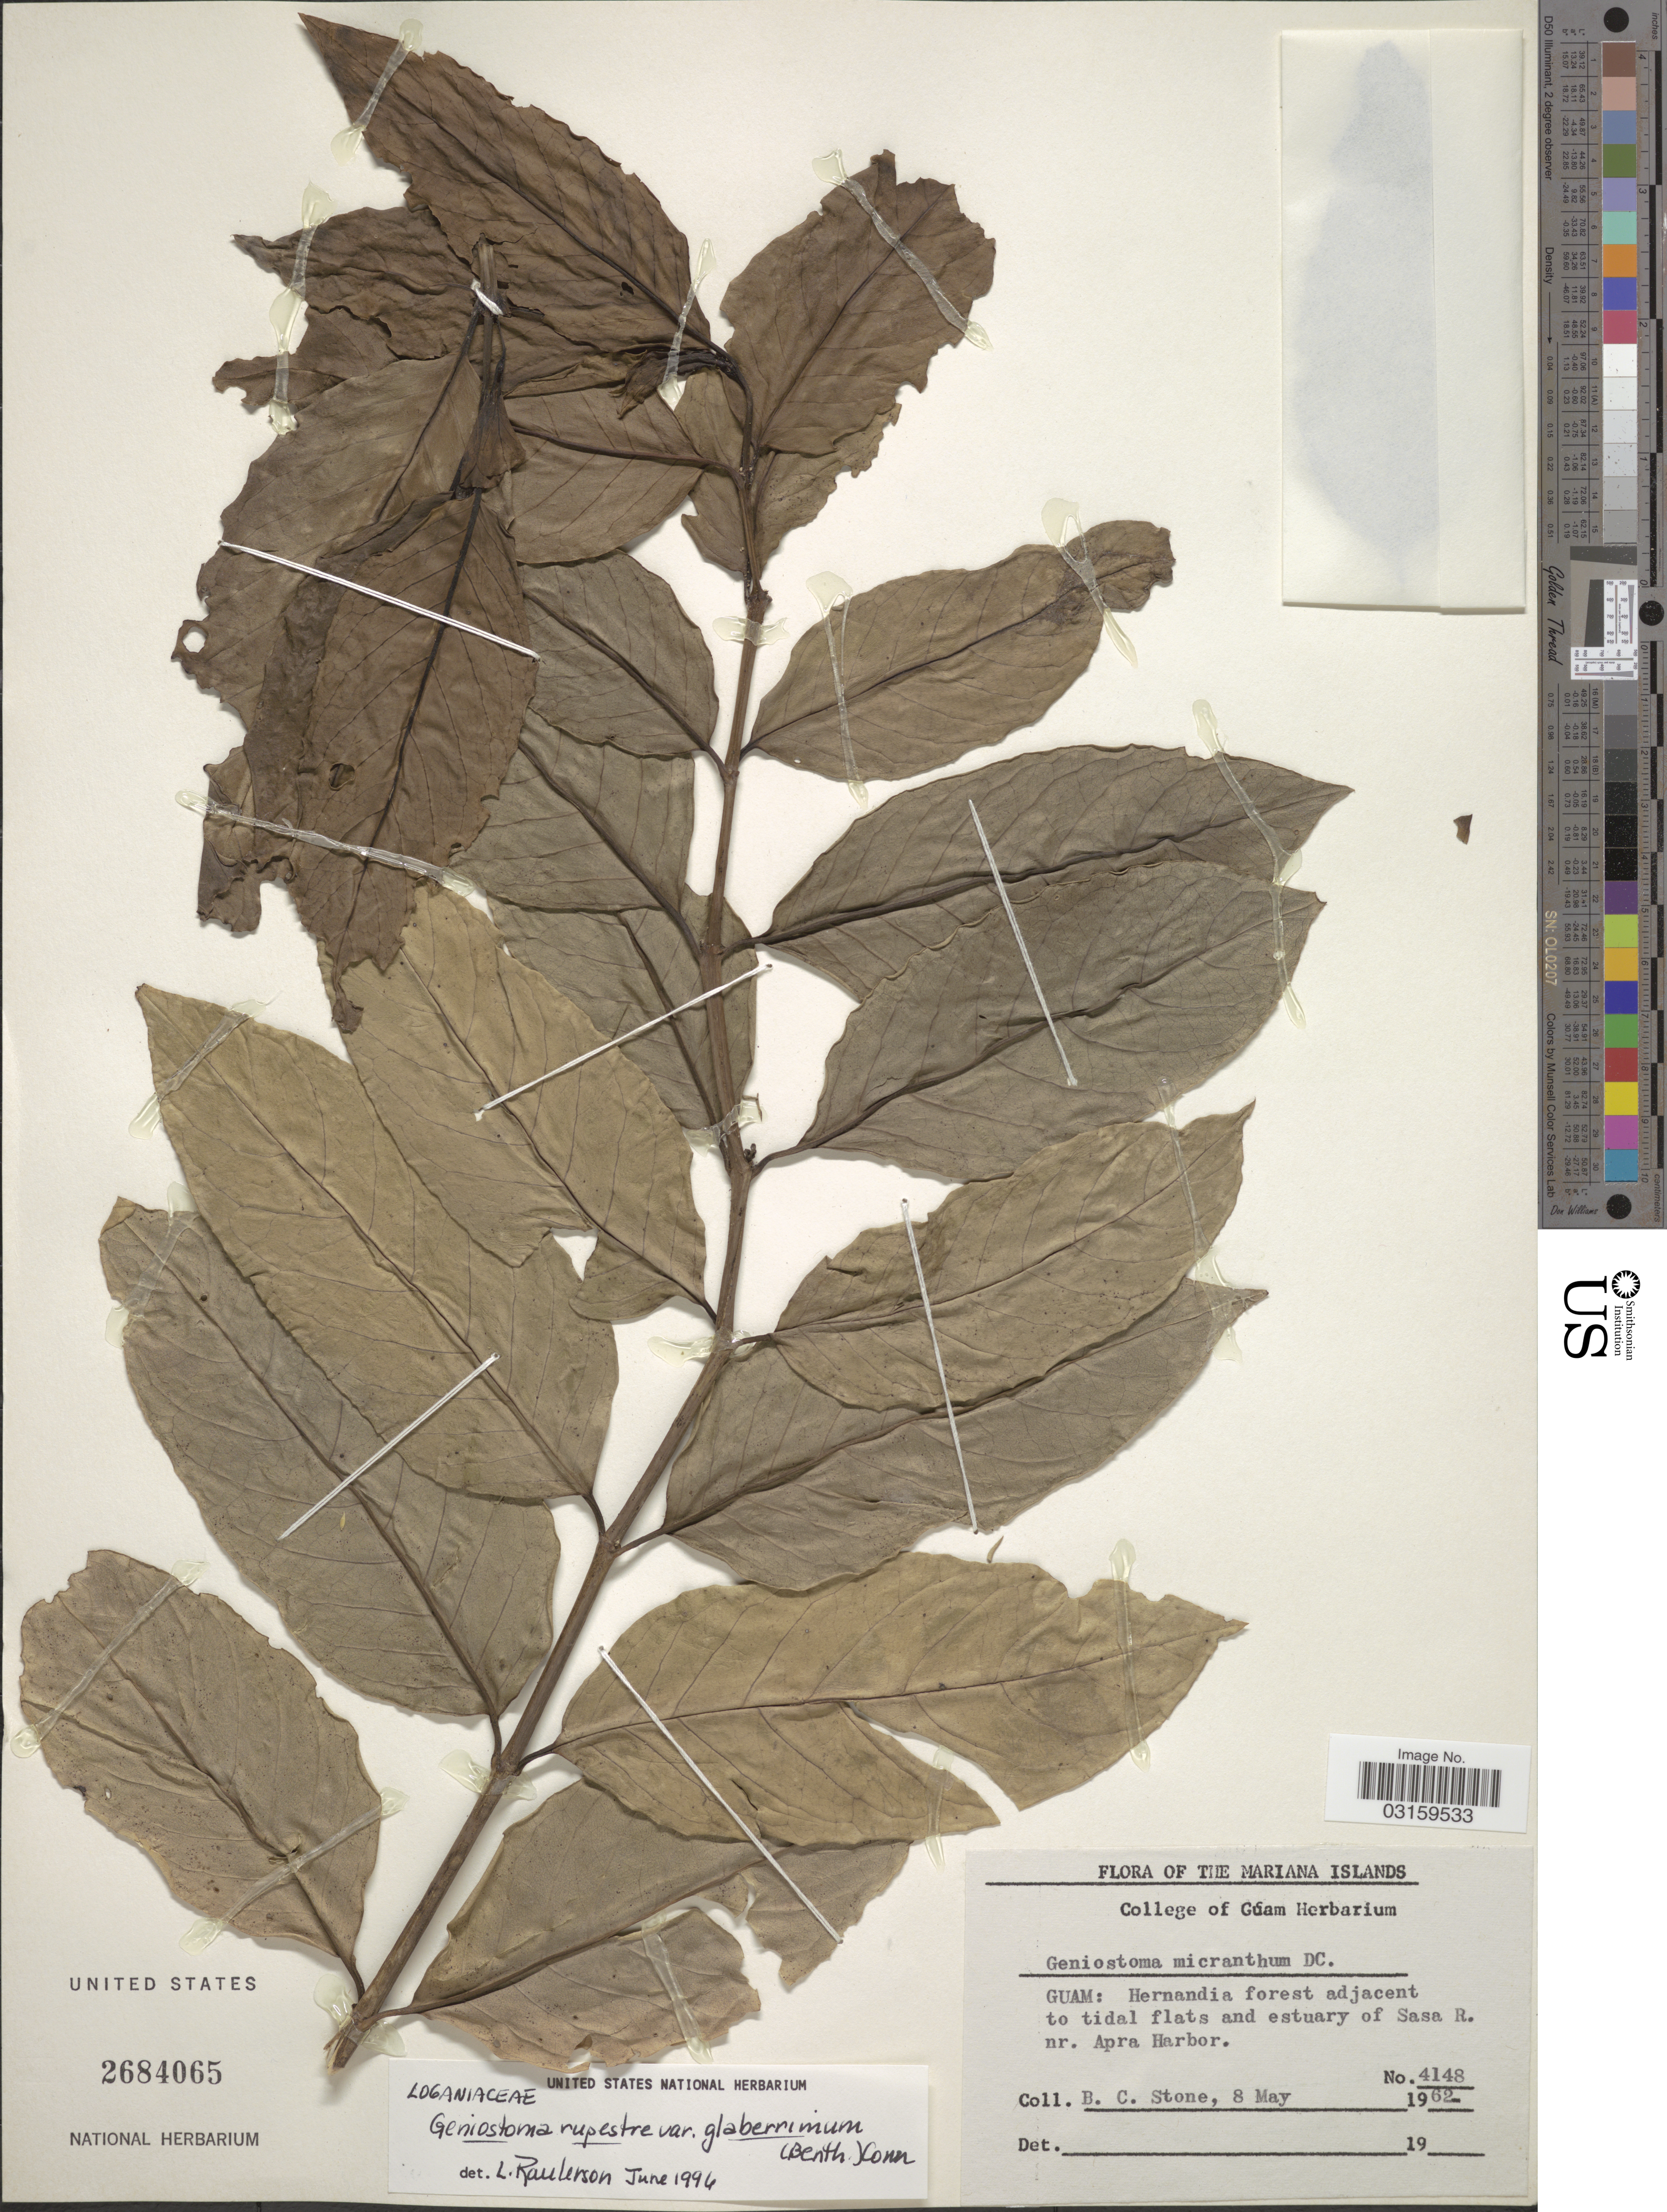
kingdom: Plantae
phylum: Tracheophyta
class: Magnoliopsida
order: Gentianales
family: Loganiaceae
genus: Geniostoma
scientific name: Geniostoma rupestre var. glaberrimum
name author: J.R. Forst. & G. Forst.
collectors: B. C. Stone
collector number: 4148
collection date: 1962-05-08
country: Guam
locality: Mariana Islands. Hernandia forest adjacent to tidal flats and estuary of Sasa R. nr. Apra Harbor.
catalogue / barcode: US 2684065